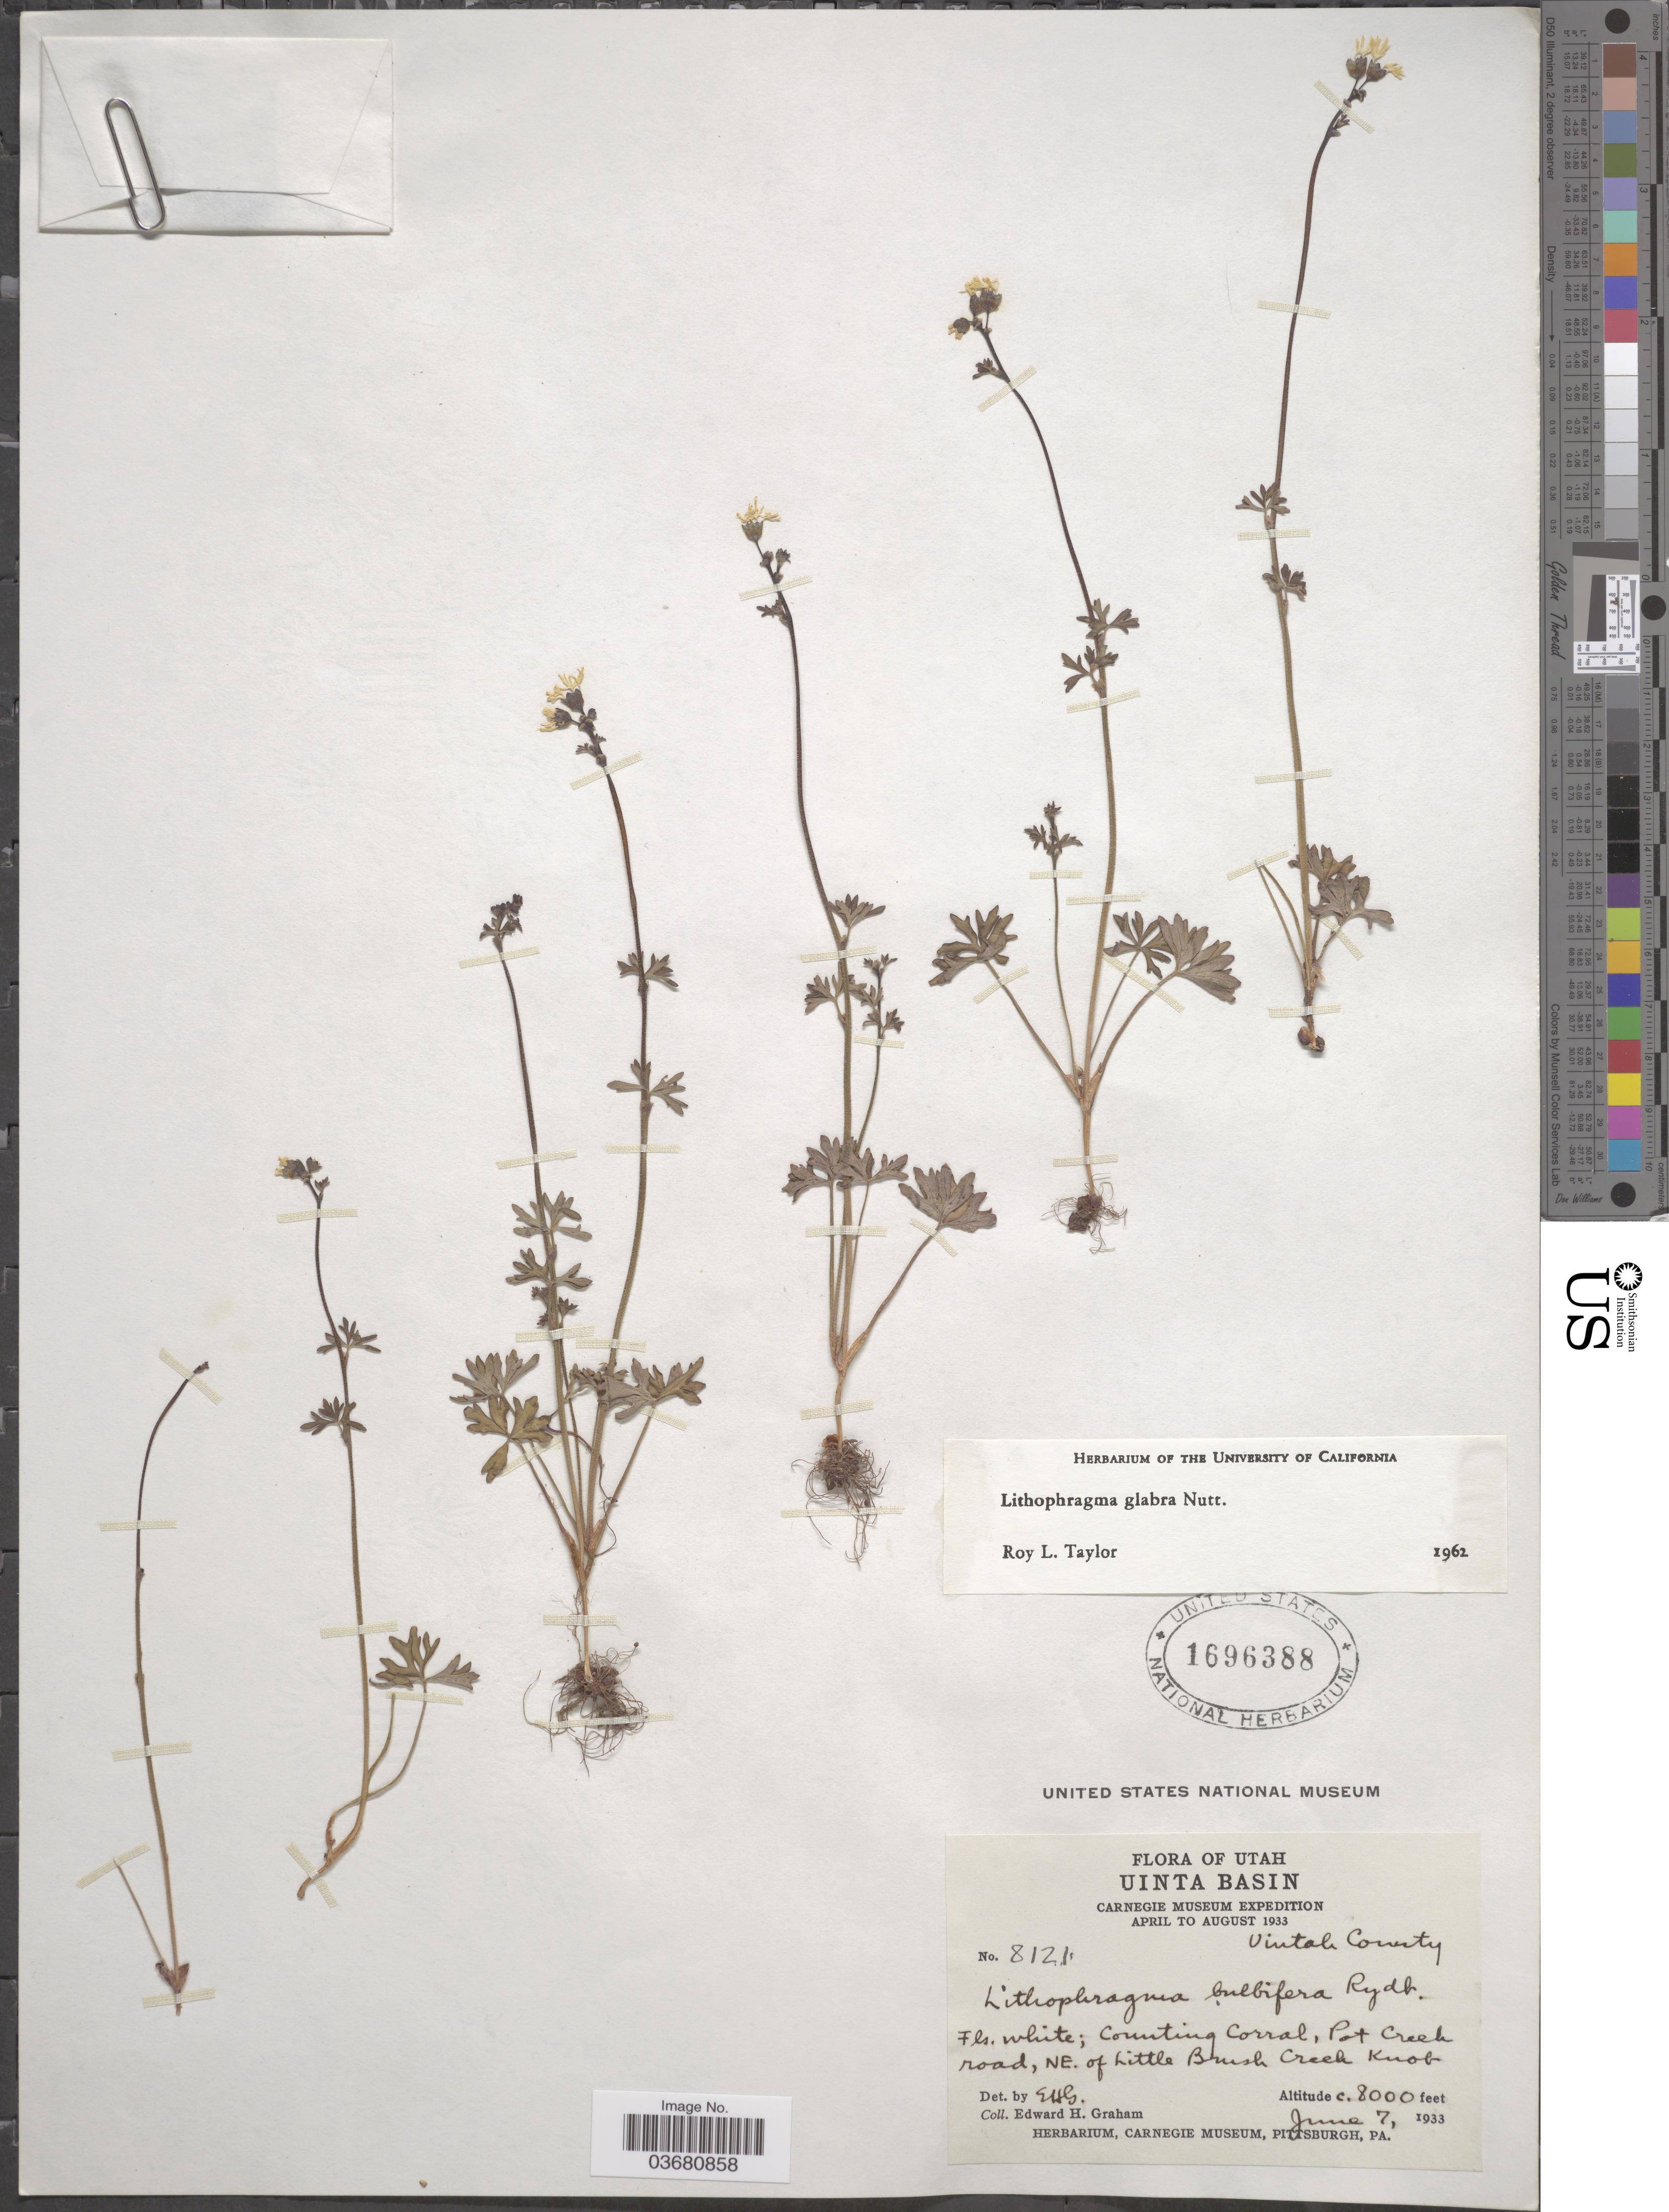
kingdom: Plantae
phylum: Tracheophyta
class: Magnoliopsida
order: Saxifragales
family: Saxifragaceae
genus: Lithophragma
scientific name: Lithophragma glabrum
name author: Nutt.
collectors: E. H. Graham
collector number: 8121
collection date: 1933-06-07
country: United States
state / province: Utah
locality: Uinta Basin. Carnegie Museum Expedition April to August 1933. Uintah County. Counting Corral, Pot Creek road, NE. of Little Brush Creek Knob.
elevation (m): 2438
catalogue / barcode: US 1696388